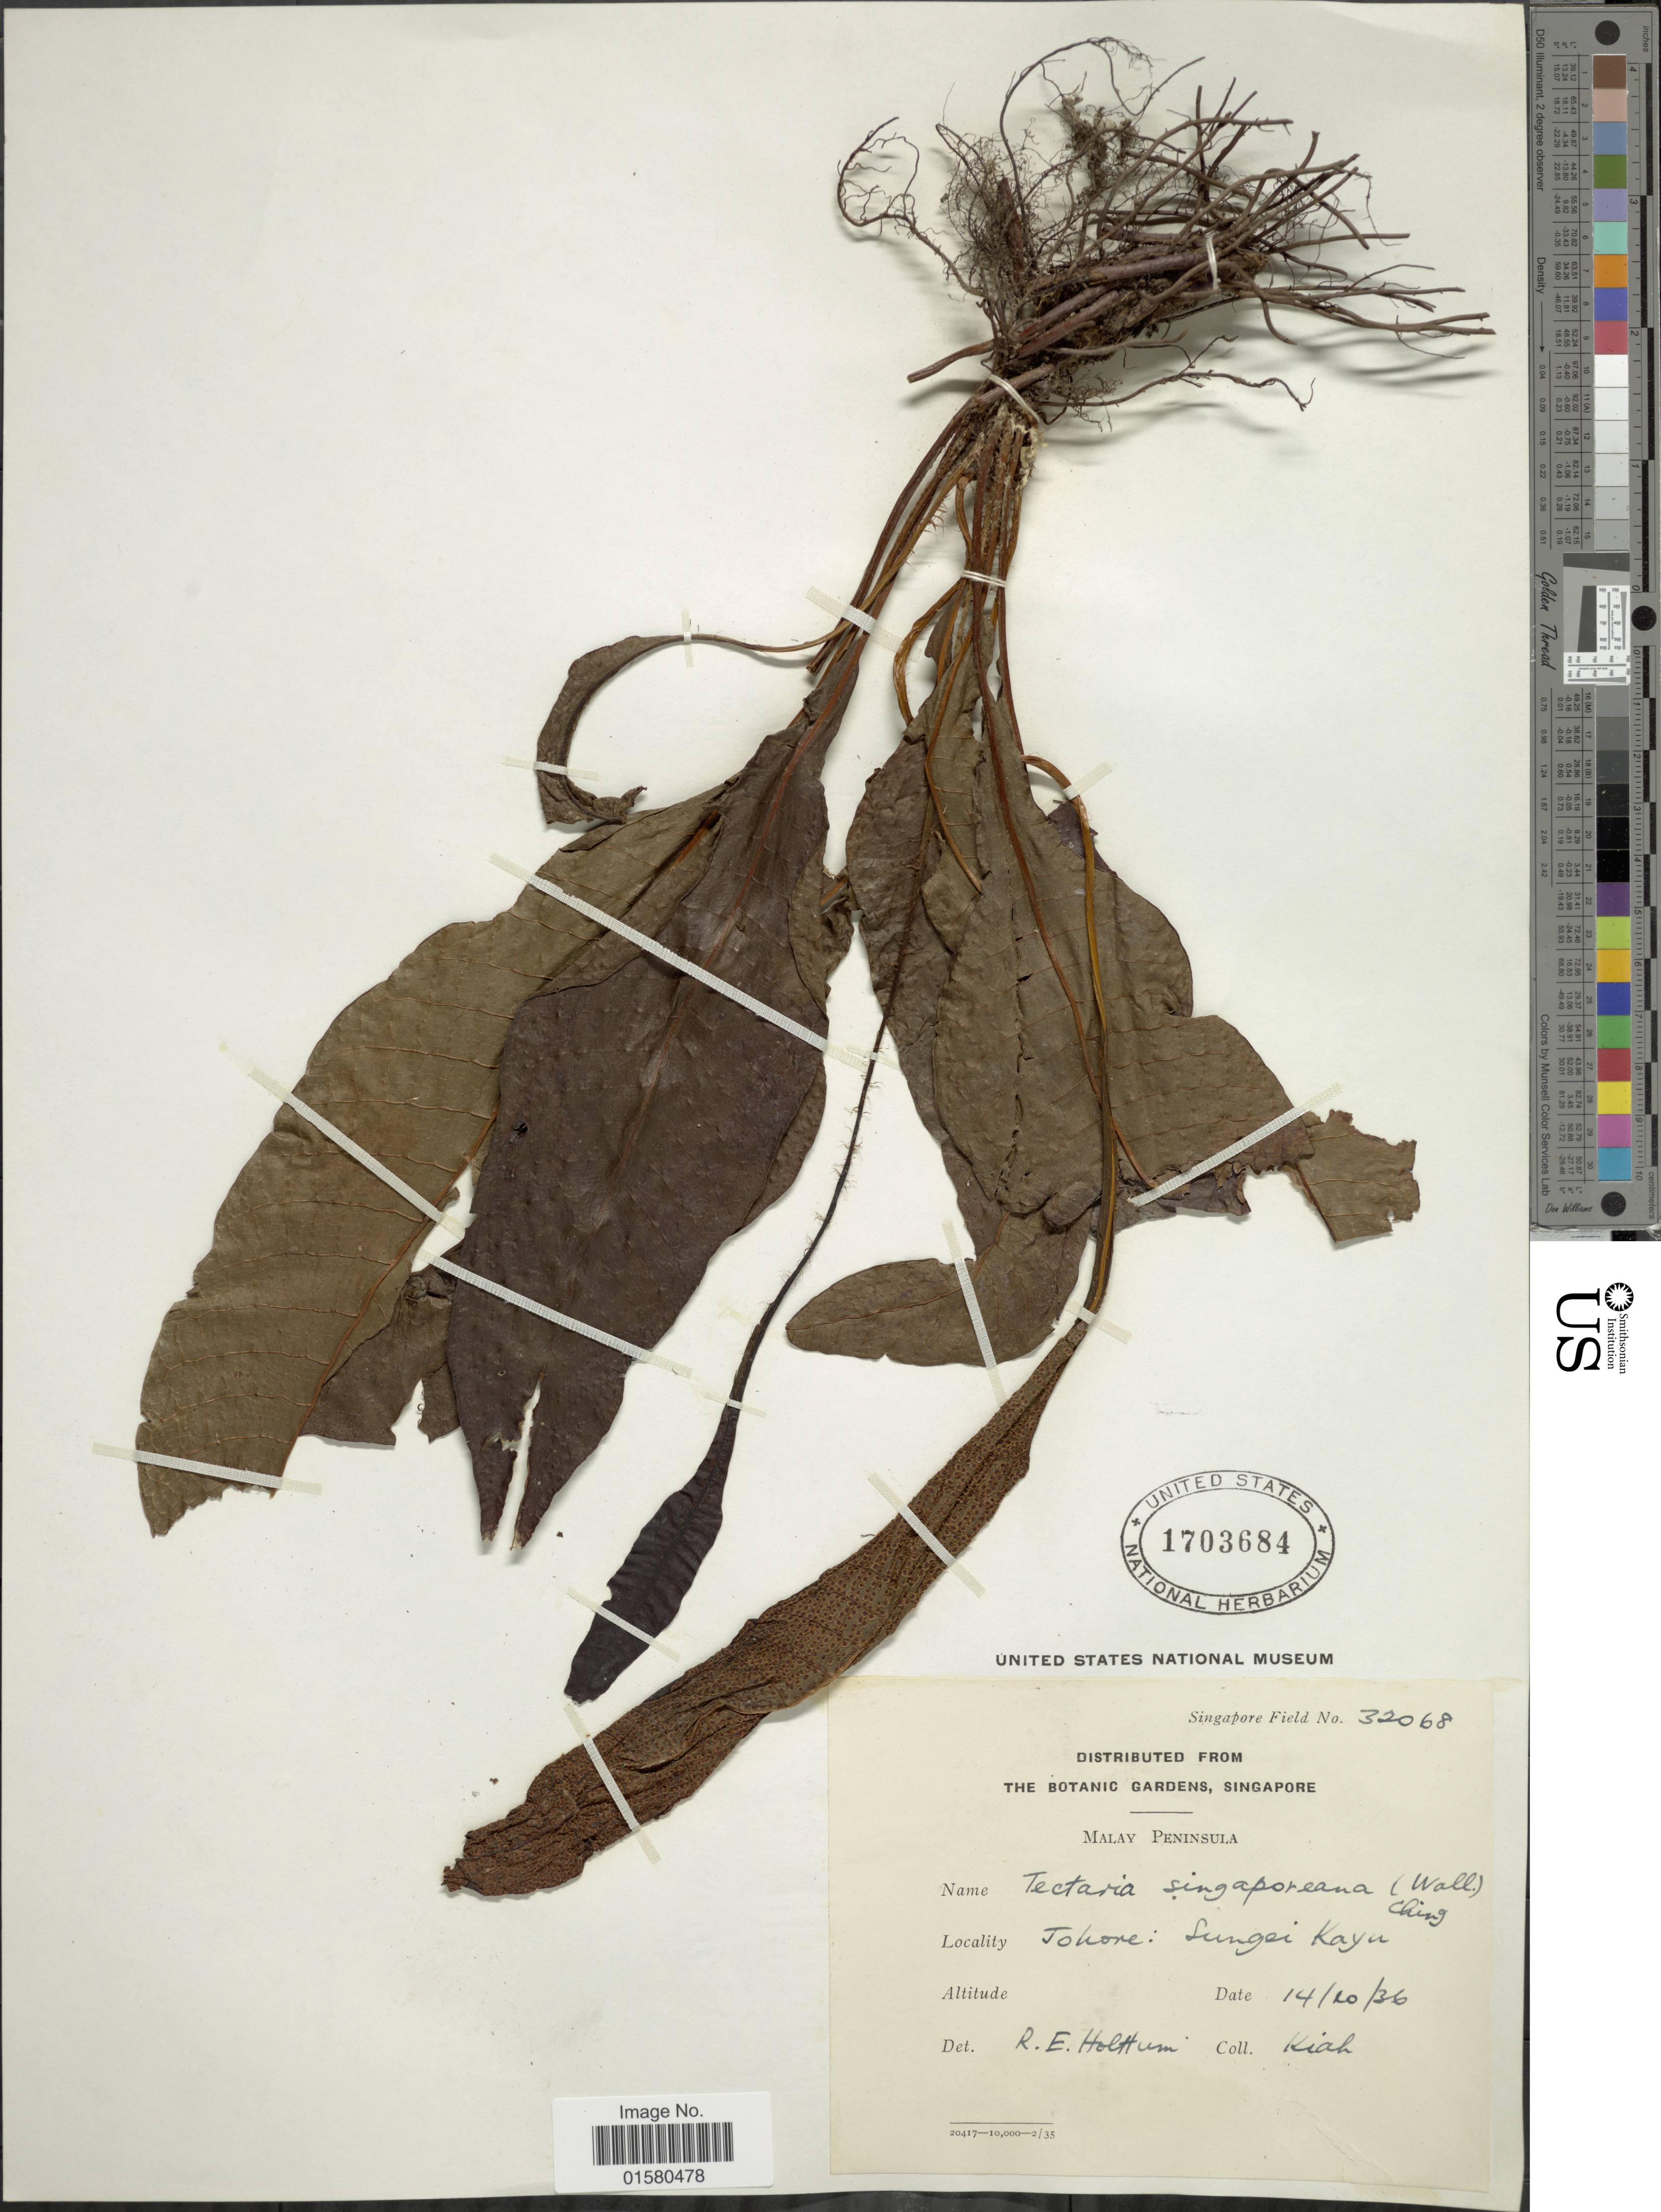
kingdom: Plantae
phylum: Tracheophyta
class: Polypodiopsida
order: Polypodiales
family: Tectariaceae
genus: Tectaria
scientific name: Tectaria singaporeana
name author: (Wall. ex Hook. & Grev.) Copel.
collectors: -. Kiah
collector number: Singapore Field 32068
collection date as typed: Transcribed d/m/y: 14/10/36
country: Malaysia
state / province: Johor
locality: Malaya Peninsula, Johore Sungai Kayu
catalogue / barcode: US 1703684